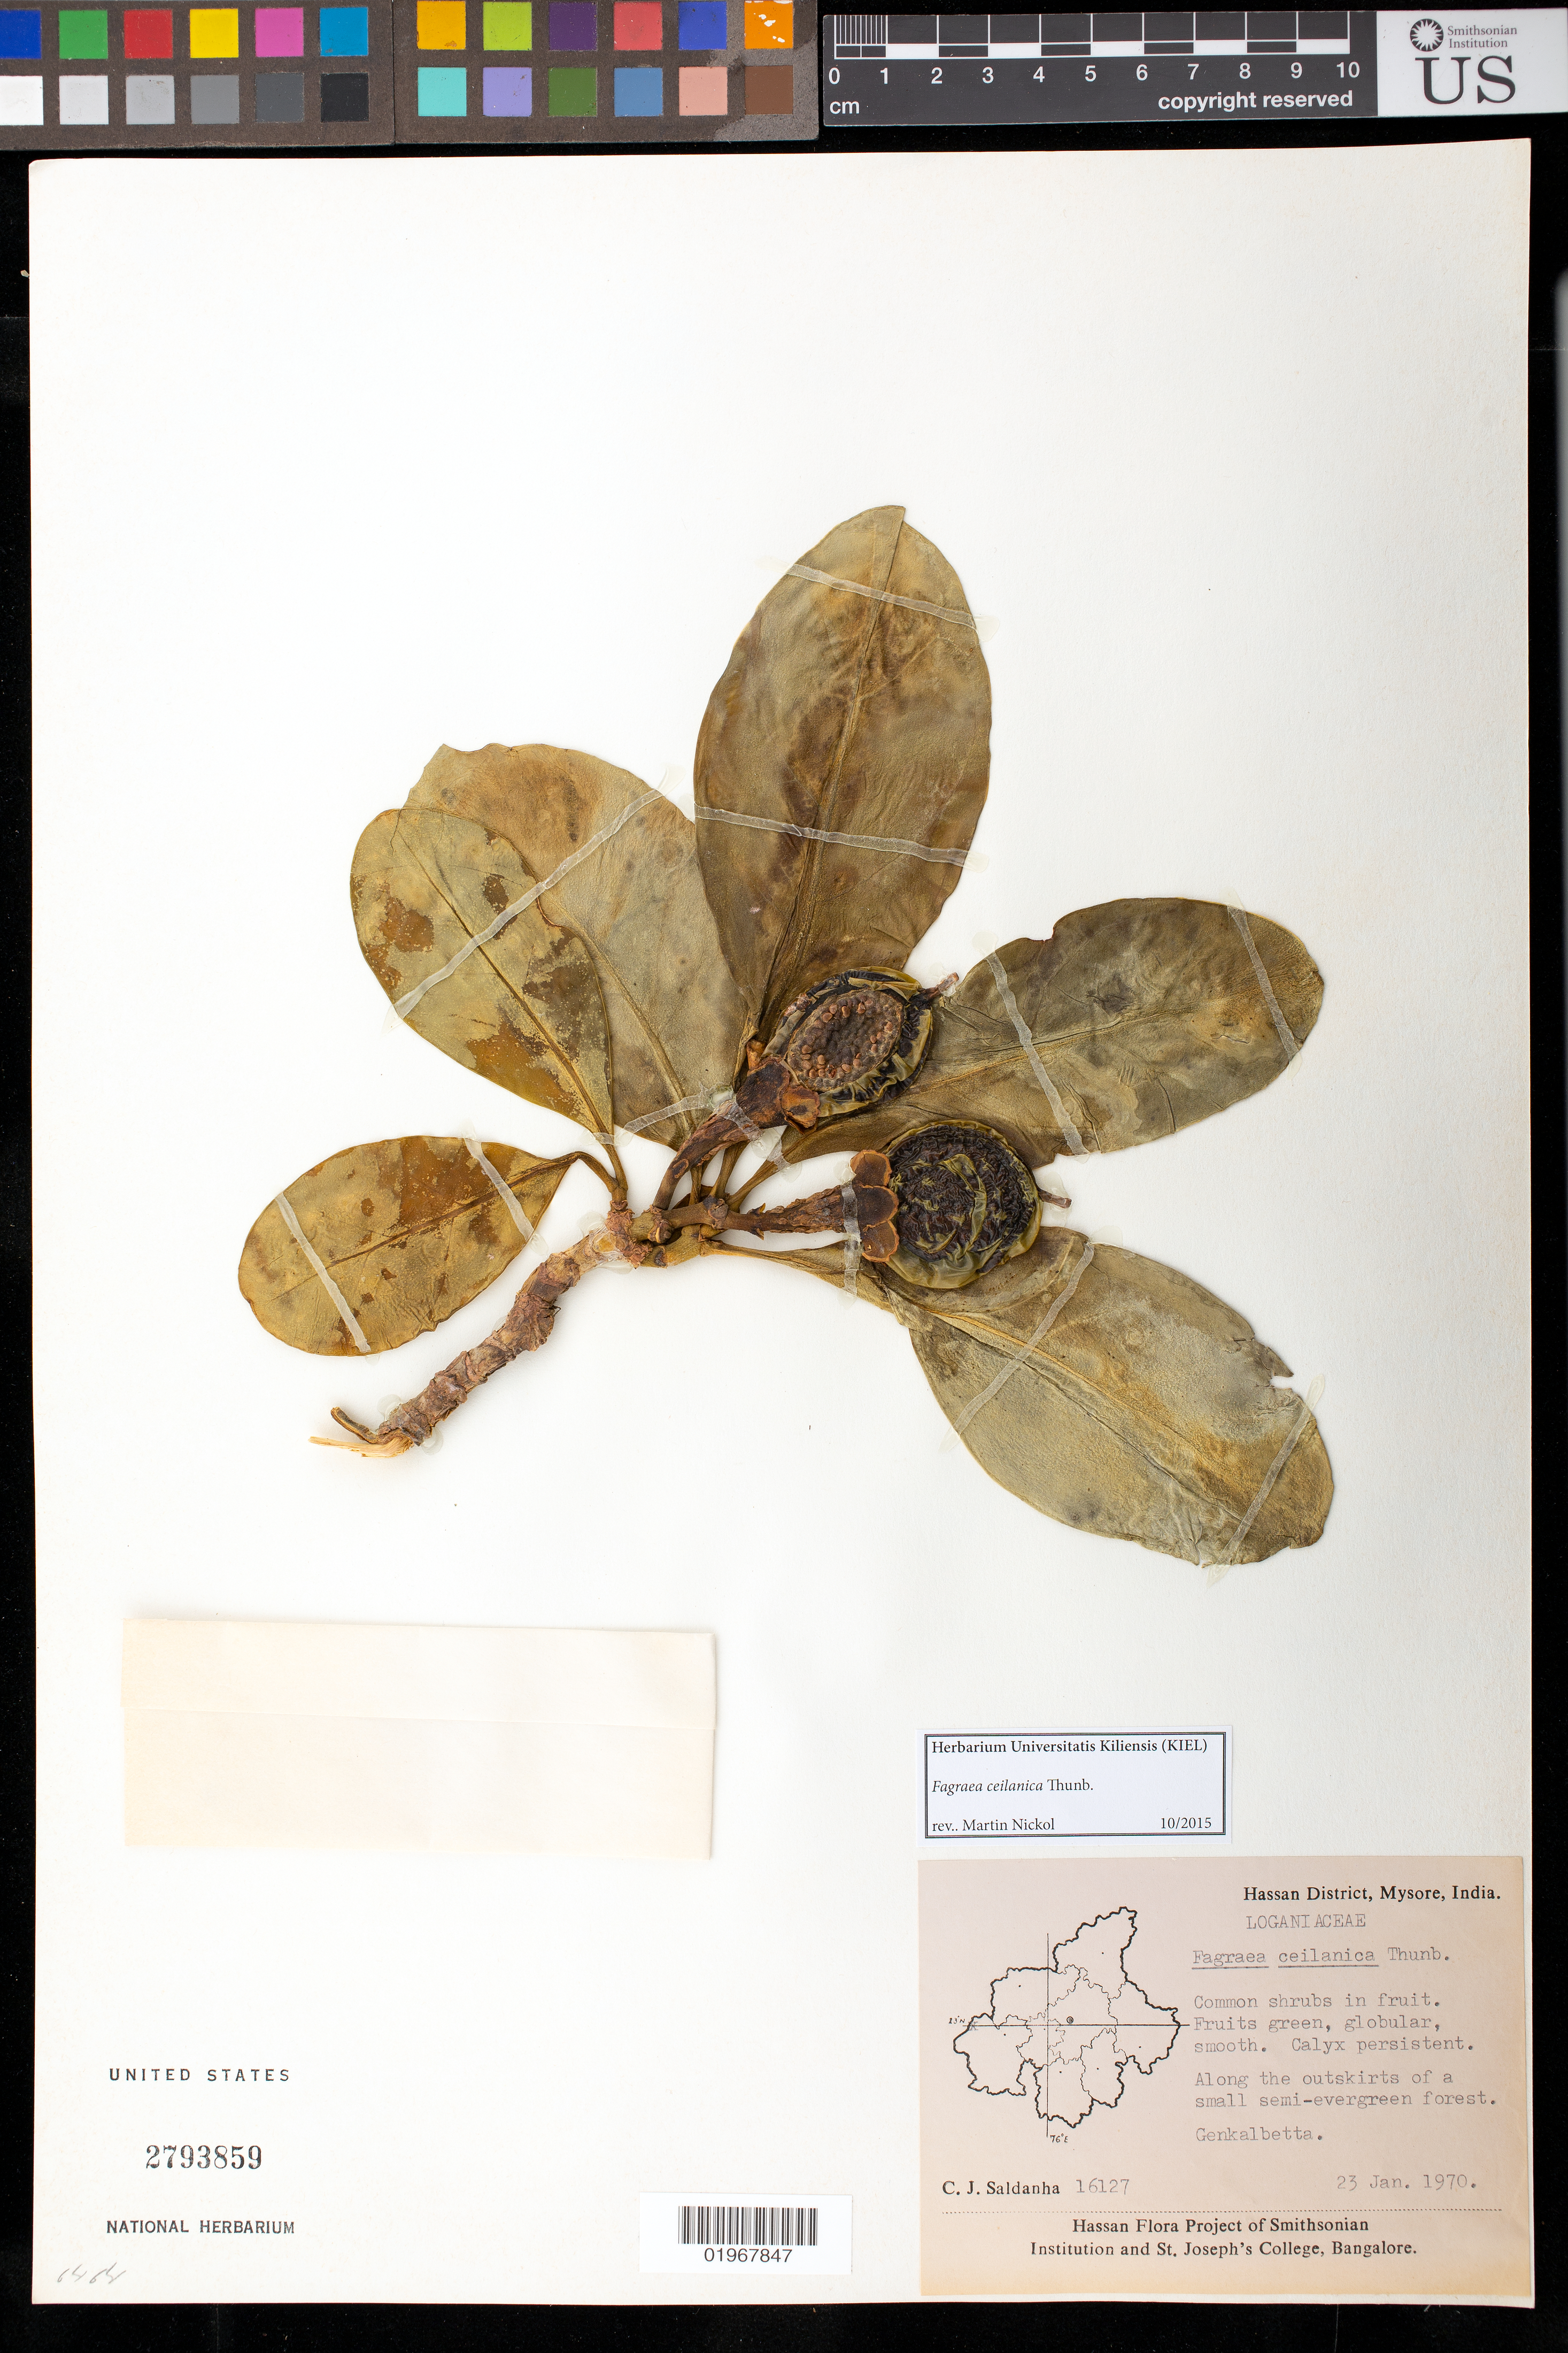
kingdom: Plantae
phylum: Tracheophyta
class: Magnoliopsida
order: Gentianales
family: Gentianaceae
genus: Fagraea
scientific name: Fagraea ceilanica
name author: Thunb.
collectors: C. J. Saldanha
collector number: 16127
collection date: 1970-01-23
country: India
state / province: Karnataka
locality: Hassan District, Mysore, Genikalbetta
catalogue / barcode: US 2793859